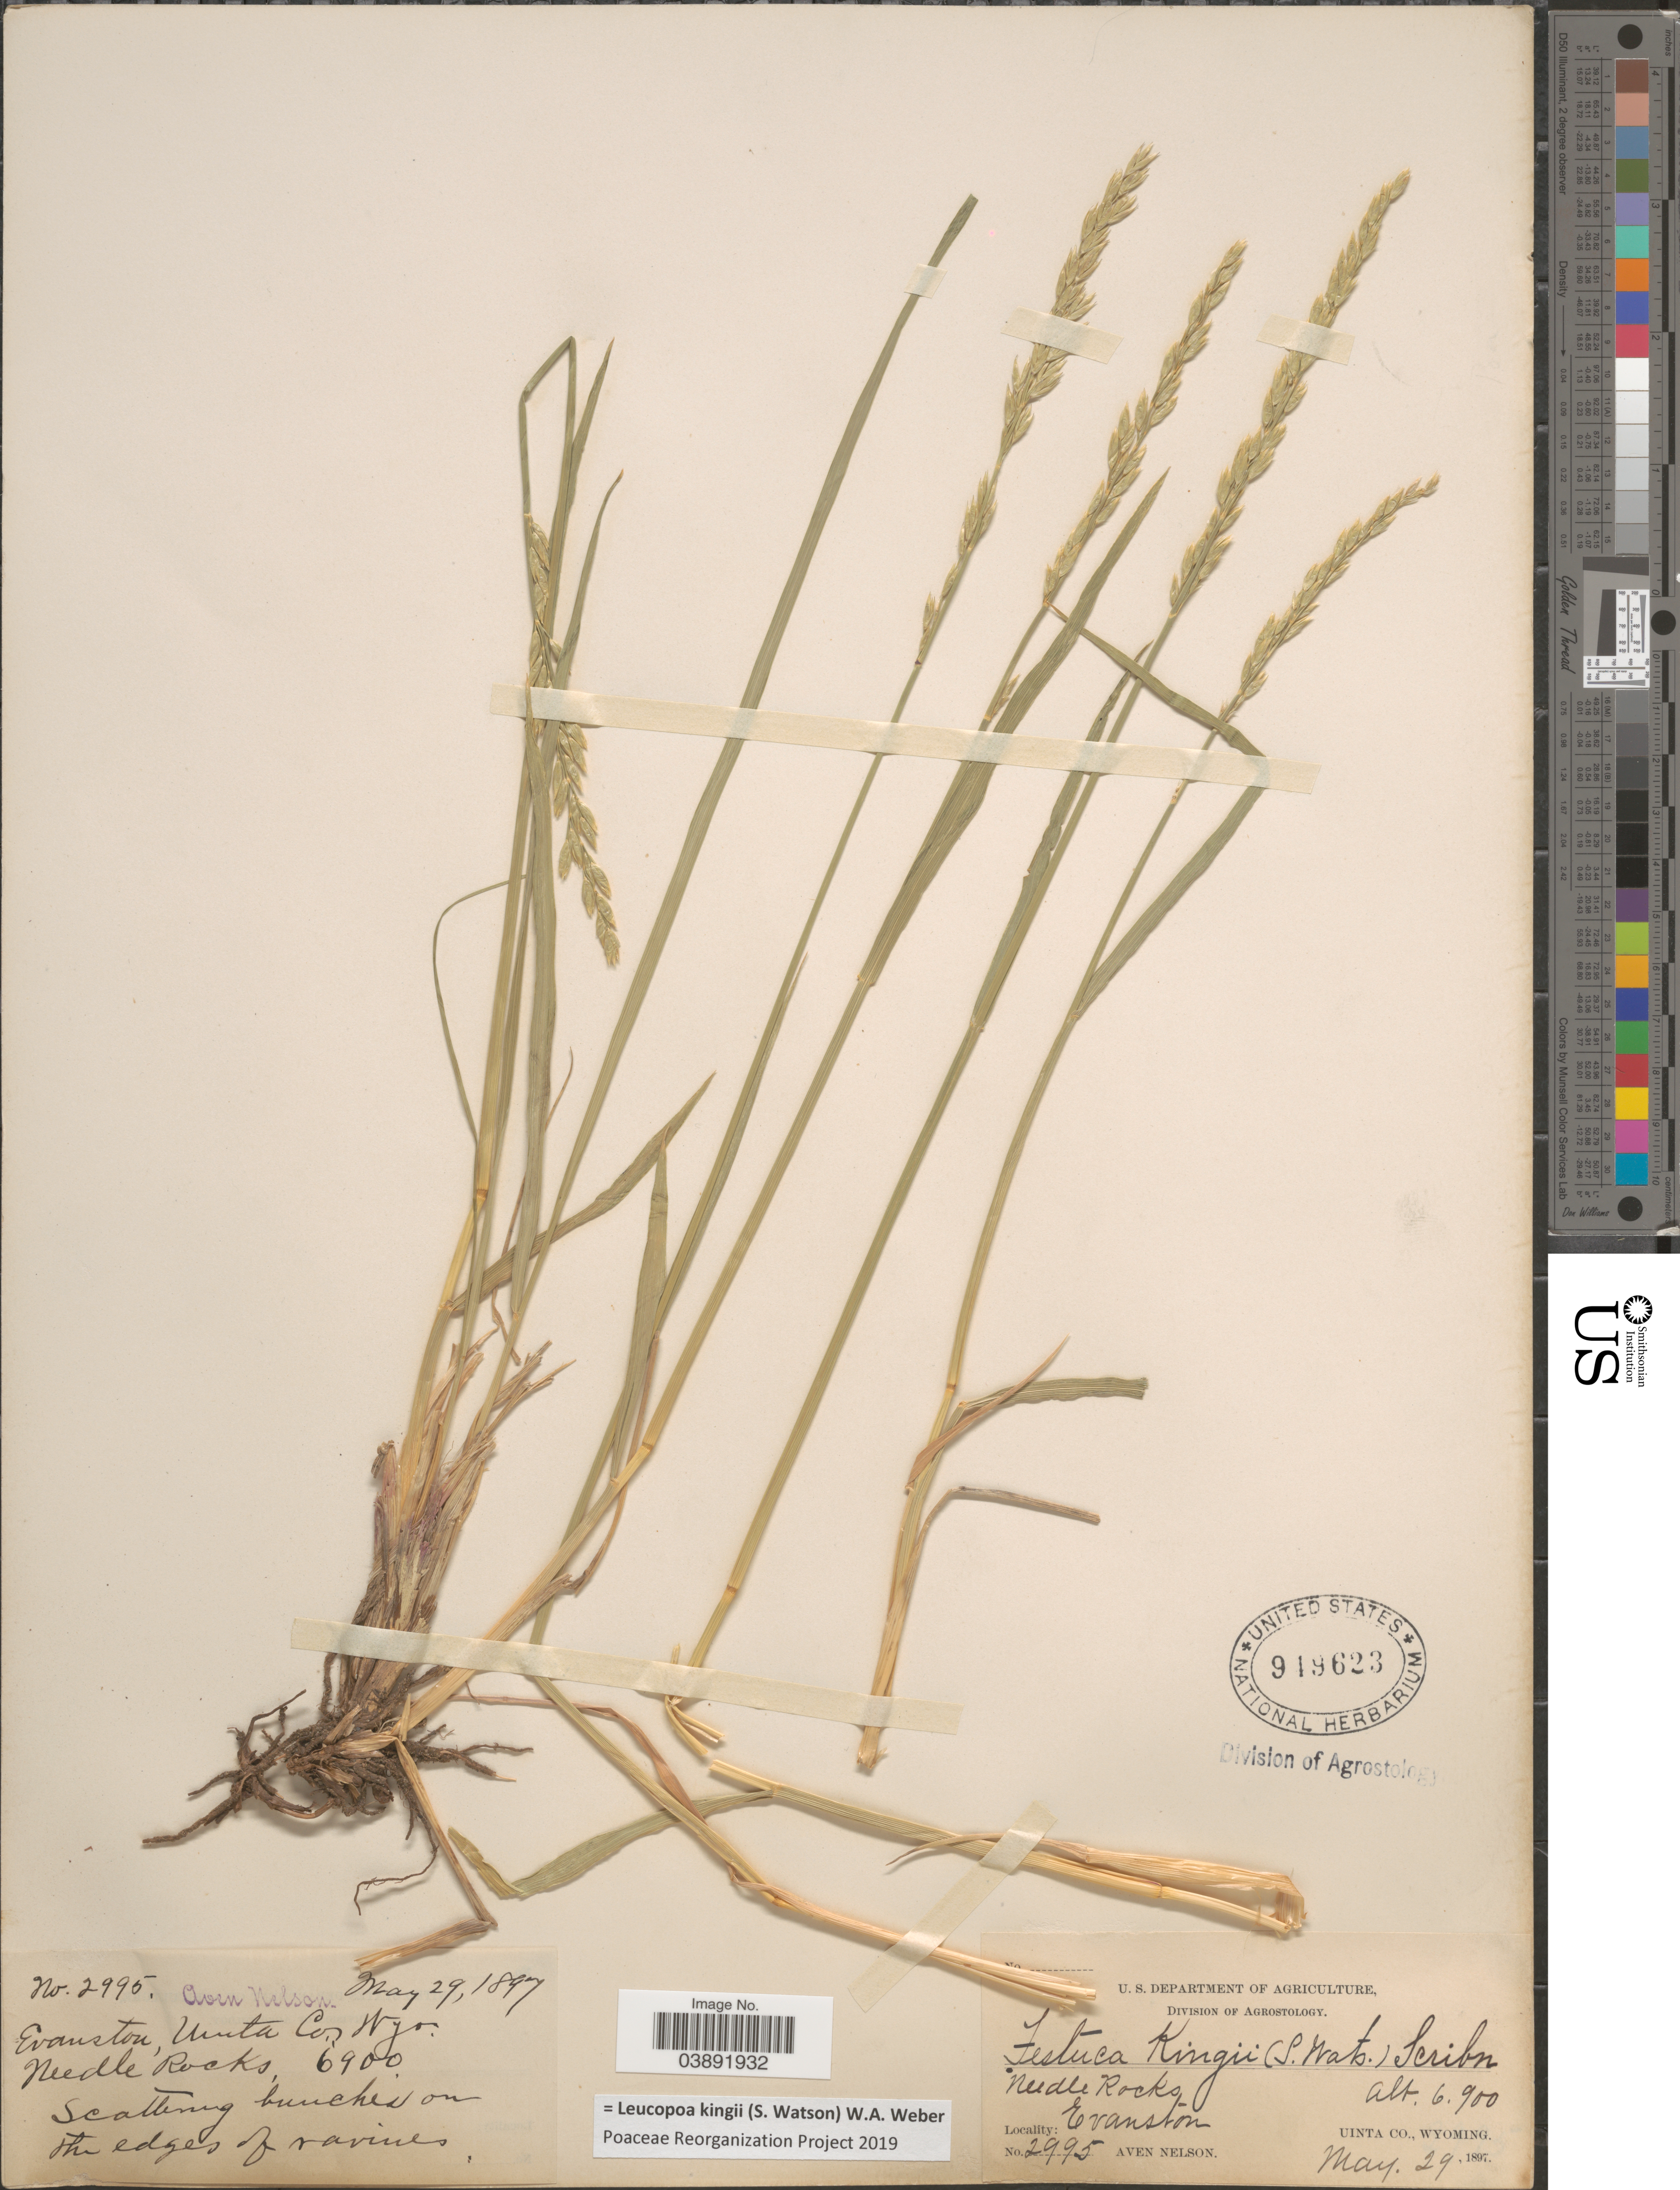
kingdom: Plantae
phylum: Tracheophyta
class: Liliopsida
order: Poales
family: Poaceae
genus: Hesperochloa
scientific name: Hesperochloa kingii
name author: (S. Watson) Rydb.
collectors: A. Nelson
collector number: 2995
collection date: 1897-05-29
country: United States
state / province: Wyoming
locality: Needle Rocks. Evanston. Uinta Co.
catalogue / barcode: US 949623